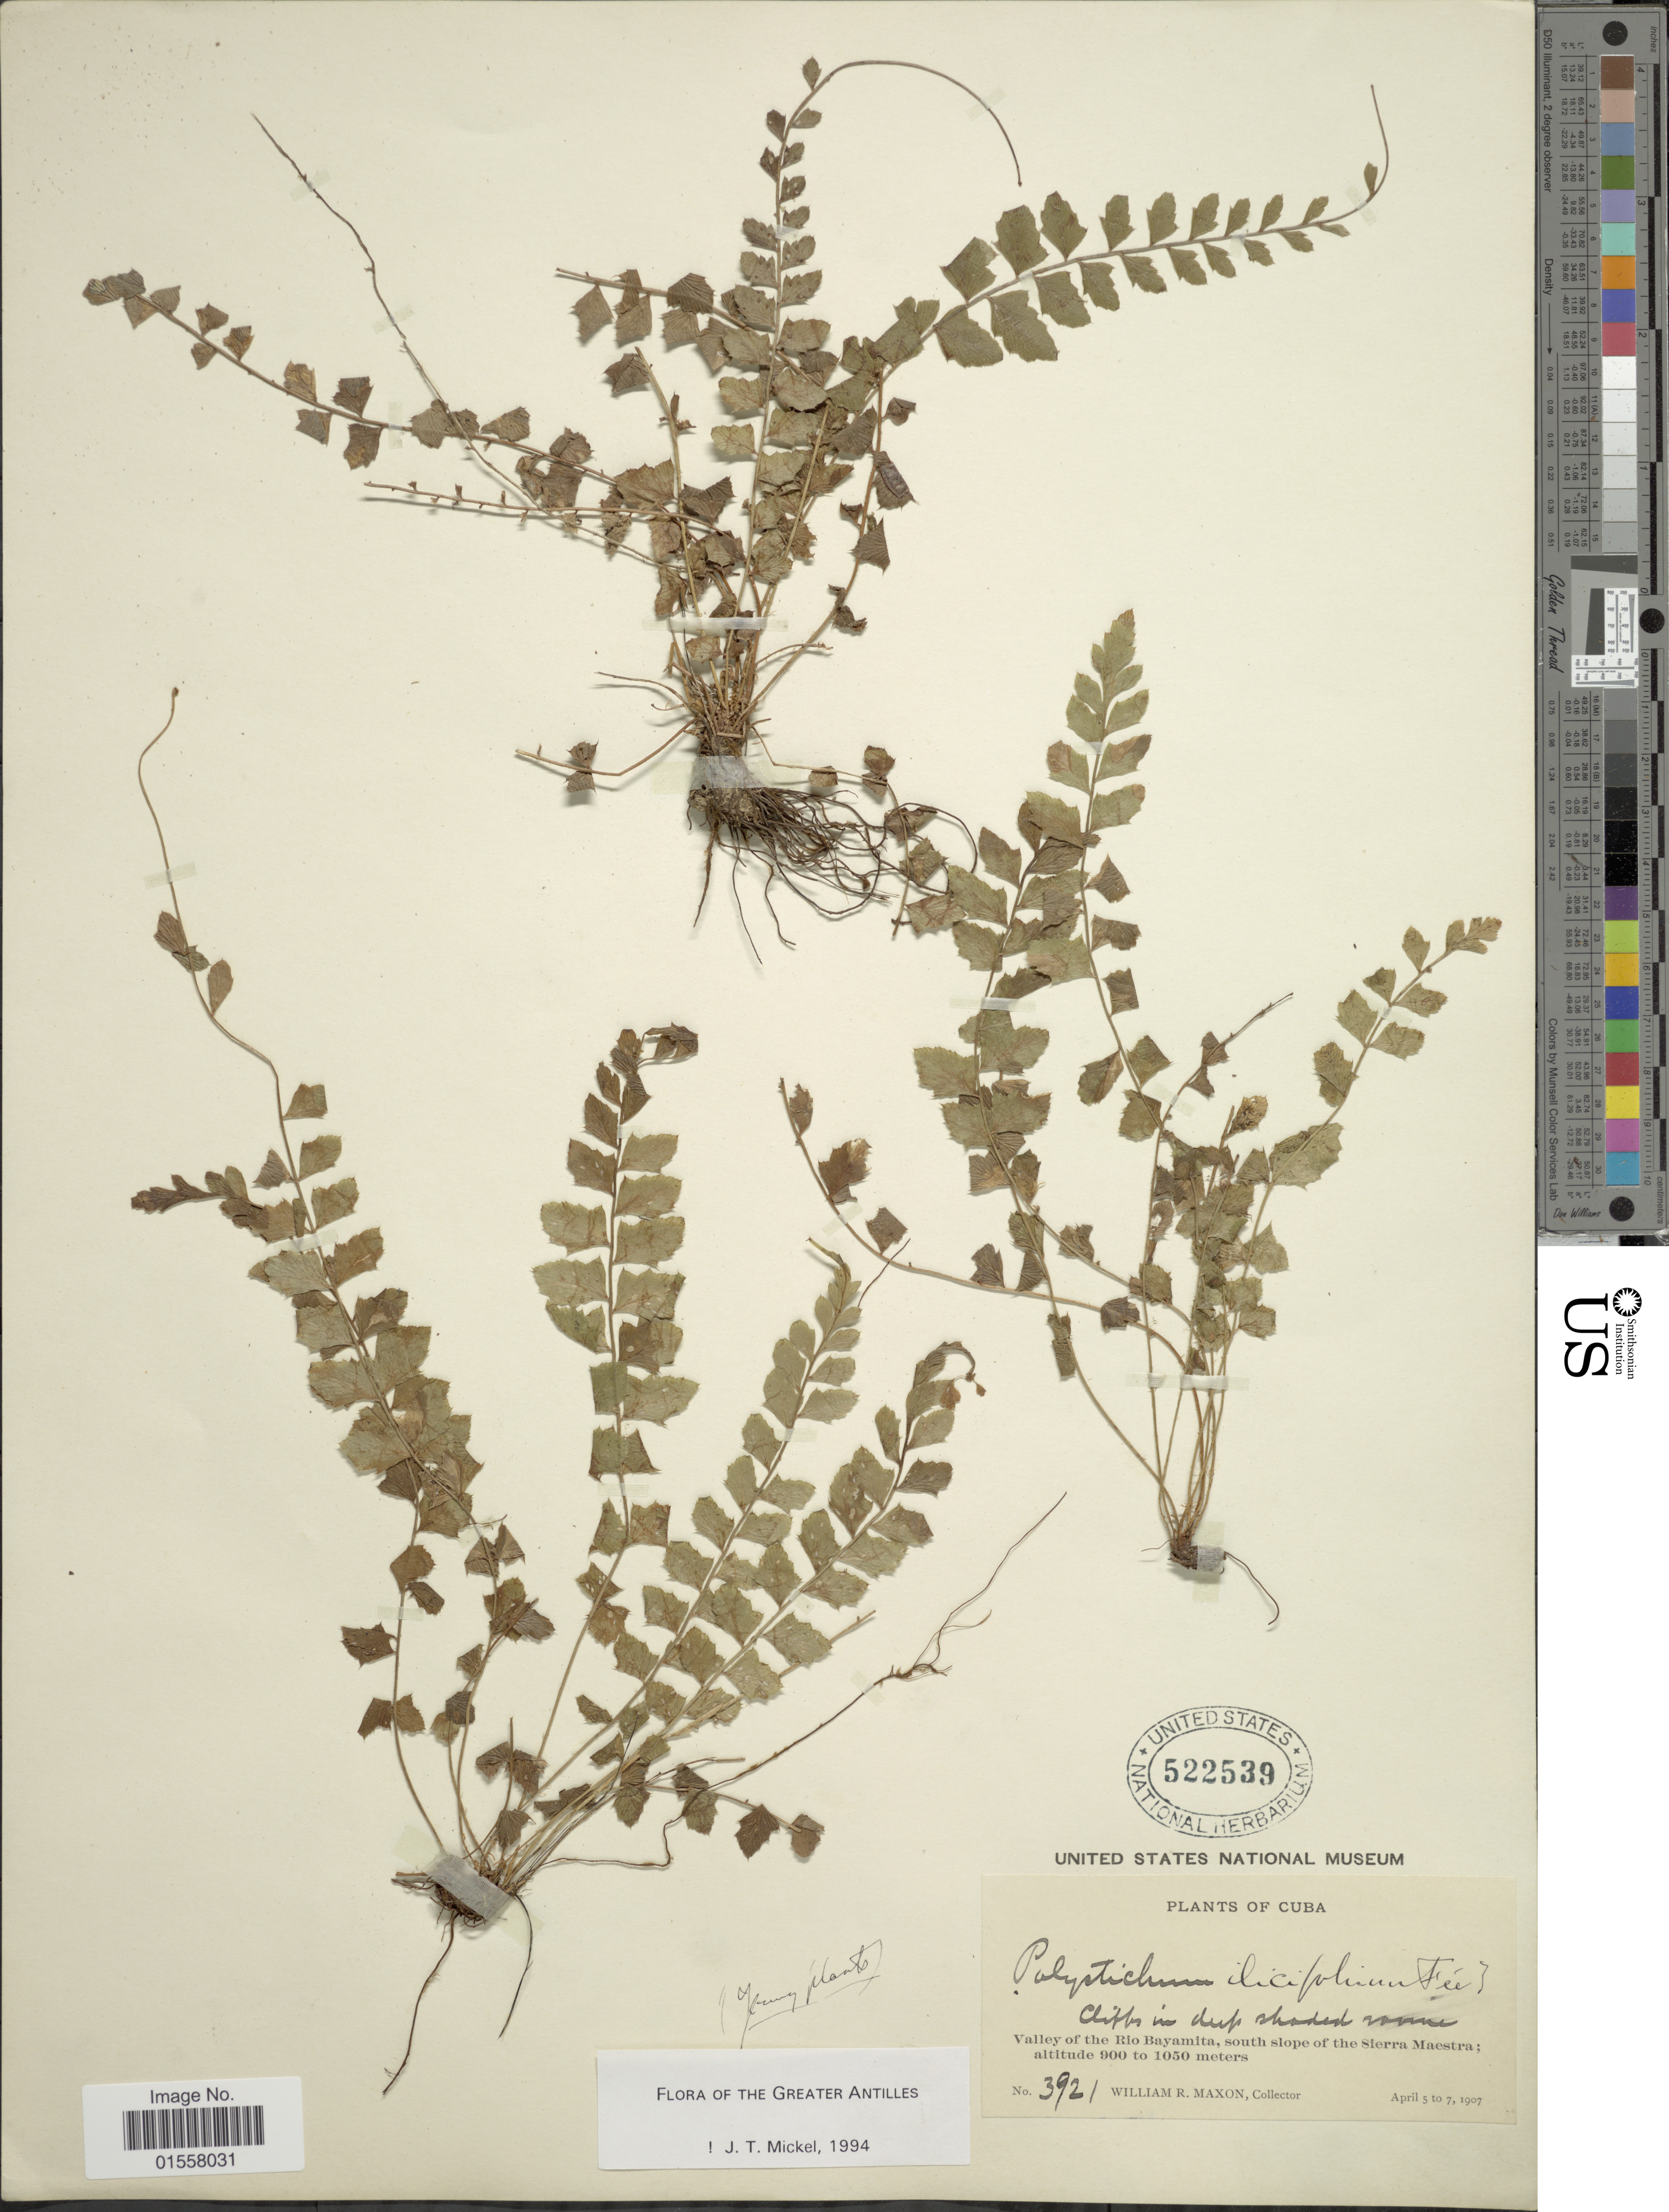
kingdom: Plantae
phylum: Tracheophyta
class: Polypodiopsida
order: Polypodiales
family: Dryopteridaceae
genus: Polystichum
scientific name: Polystichum ilicifolium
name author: Fée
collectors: W. R. Maxon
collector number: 3921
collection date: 1907-04-05/1907-04-07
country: Cuba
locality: Valley of the Rio Bayamita, south slope of the Sierra Meastra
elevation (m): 900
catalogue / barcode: US 522539